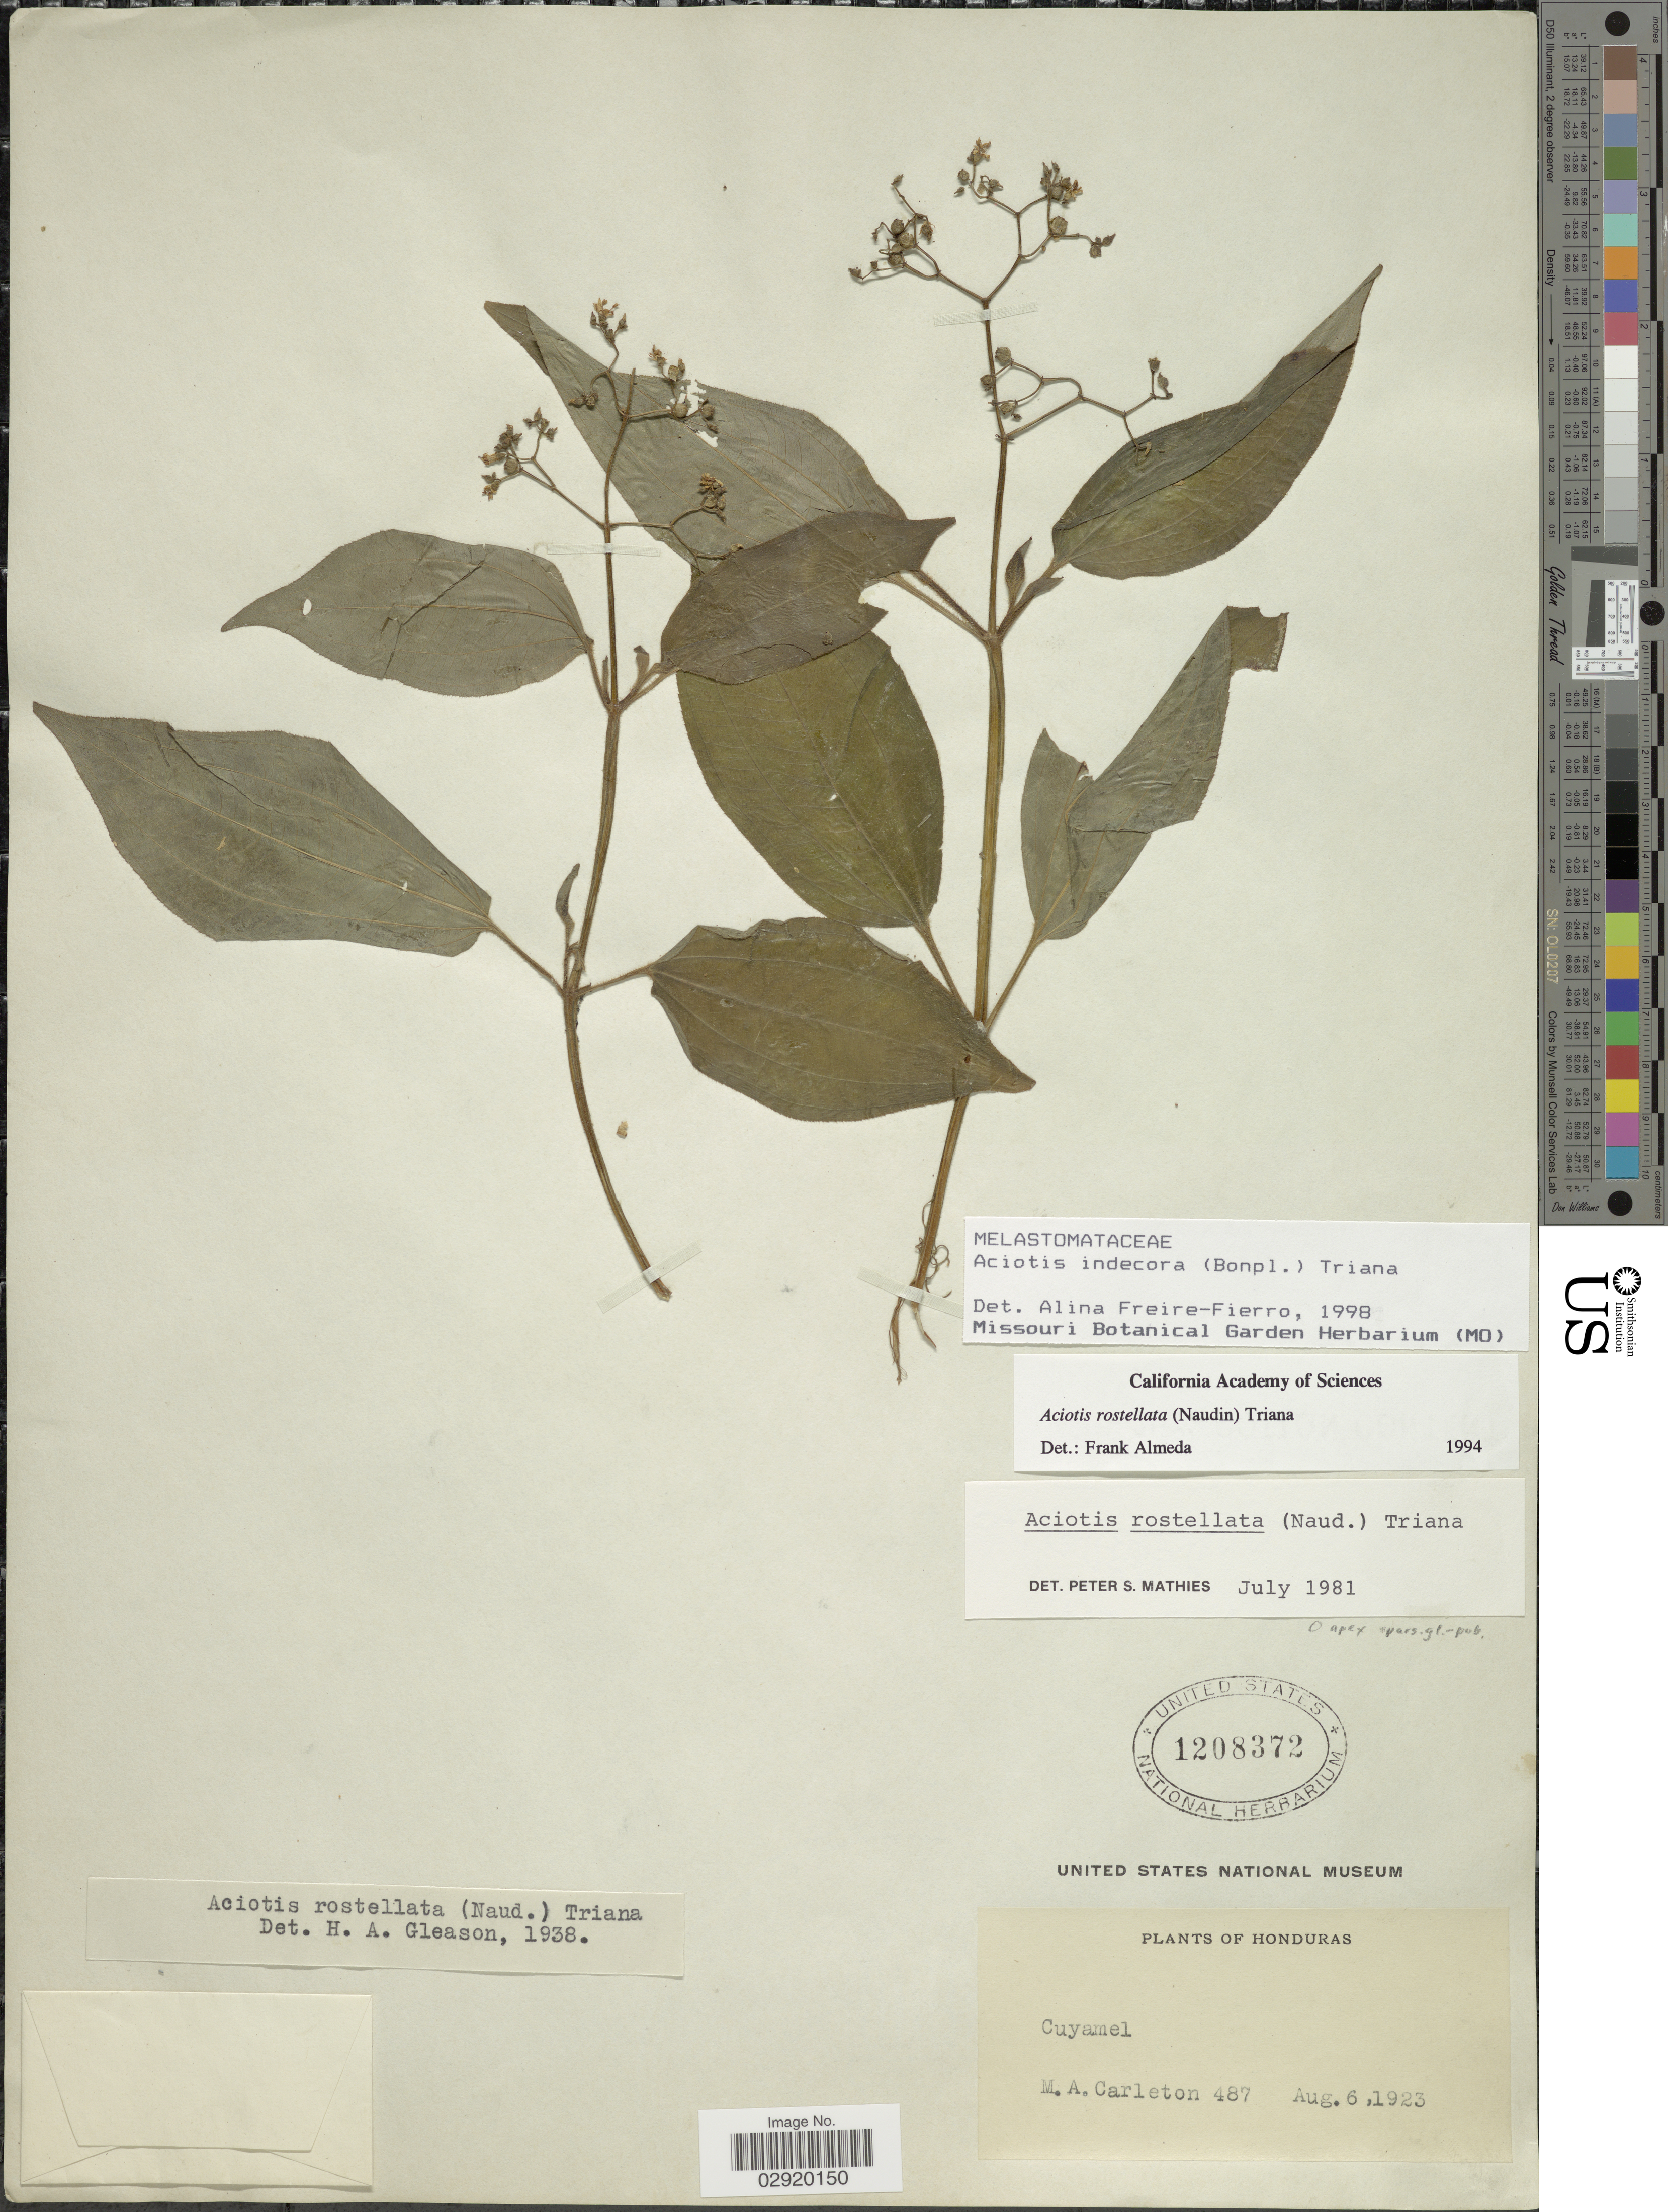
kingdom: Plantae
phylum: Tracheophyta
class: Magnoliopsida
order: Myrtales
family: Melastomataceae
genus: Aciotis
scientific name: Aciotis indecora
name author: (Bonpl.) Triana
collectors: M. A. Carleton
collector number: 487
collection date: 1923-08-06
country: Honduras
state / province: Cortés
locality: Cuyamel.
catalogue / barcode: US 1208372